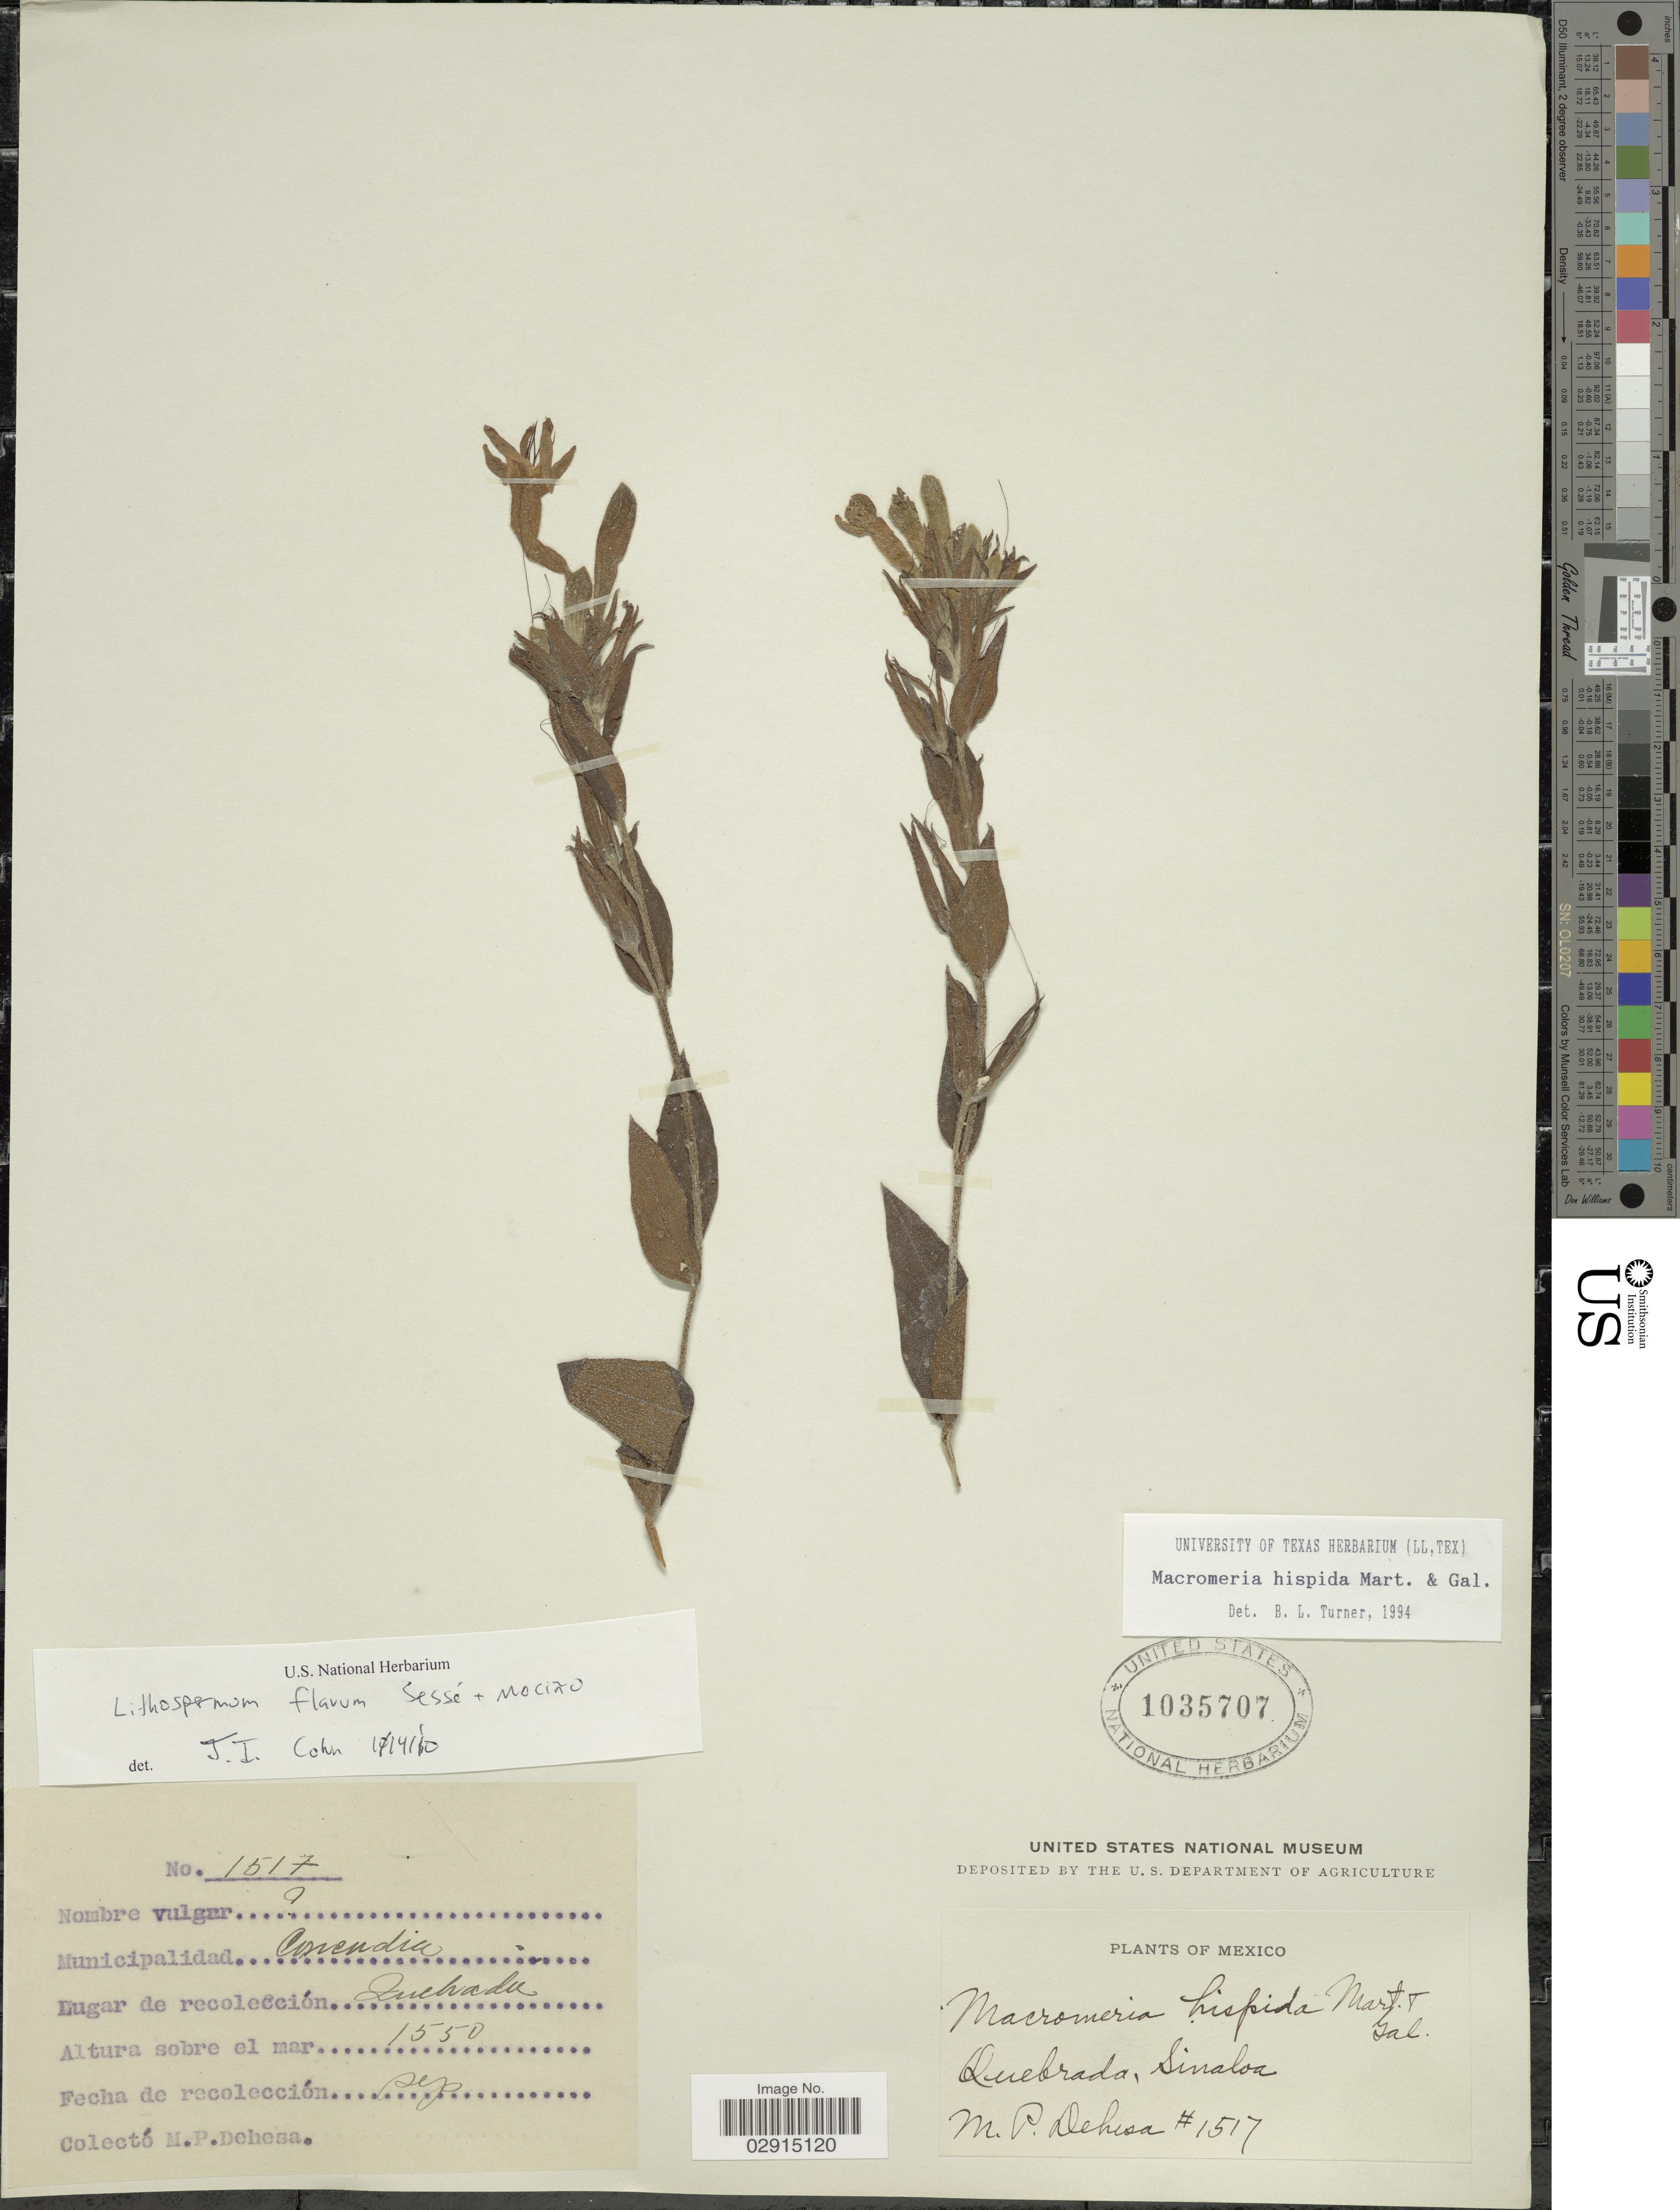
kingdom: Plantae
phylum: Tracheophyta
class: Magnoliopsida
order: Boraginales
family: Boraginaceae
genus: Lithospermum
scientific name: Lithospermum flavum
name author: Sessé & Moc.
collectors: M. Dehesa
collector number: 1517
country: Mexico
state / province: Sinaloa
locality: Quebrada, Sinaloa.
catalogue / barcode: US 1035707